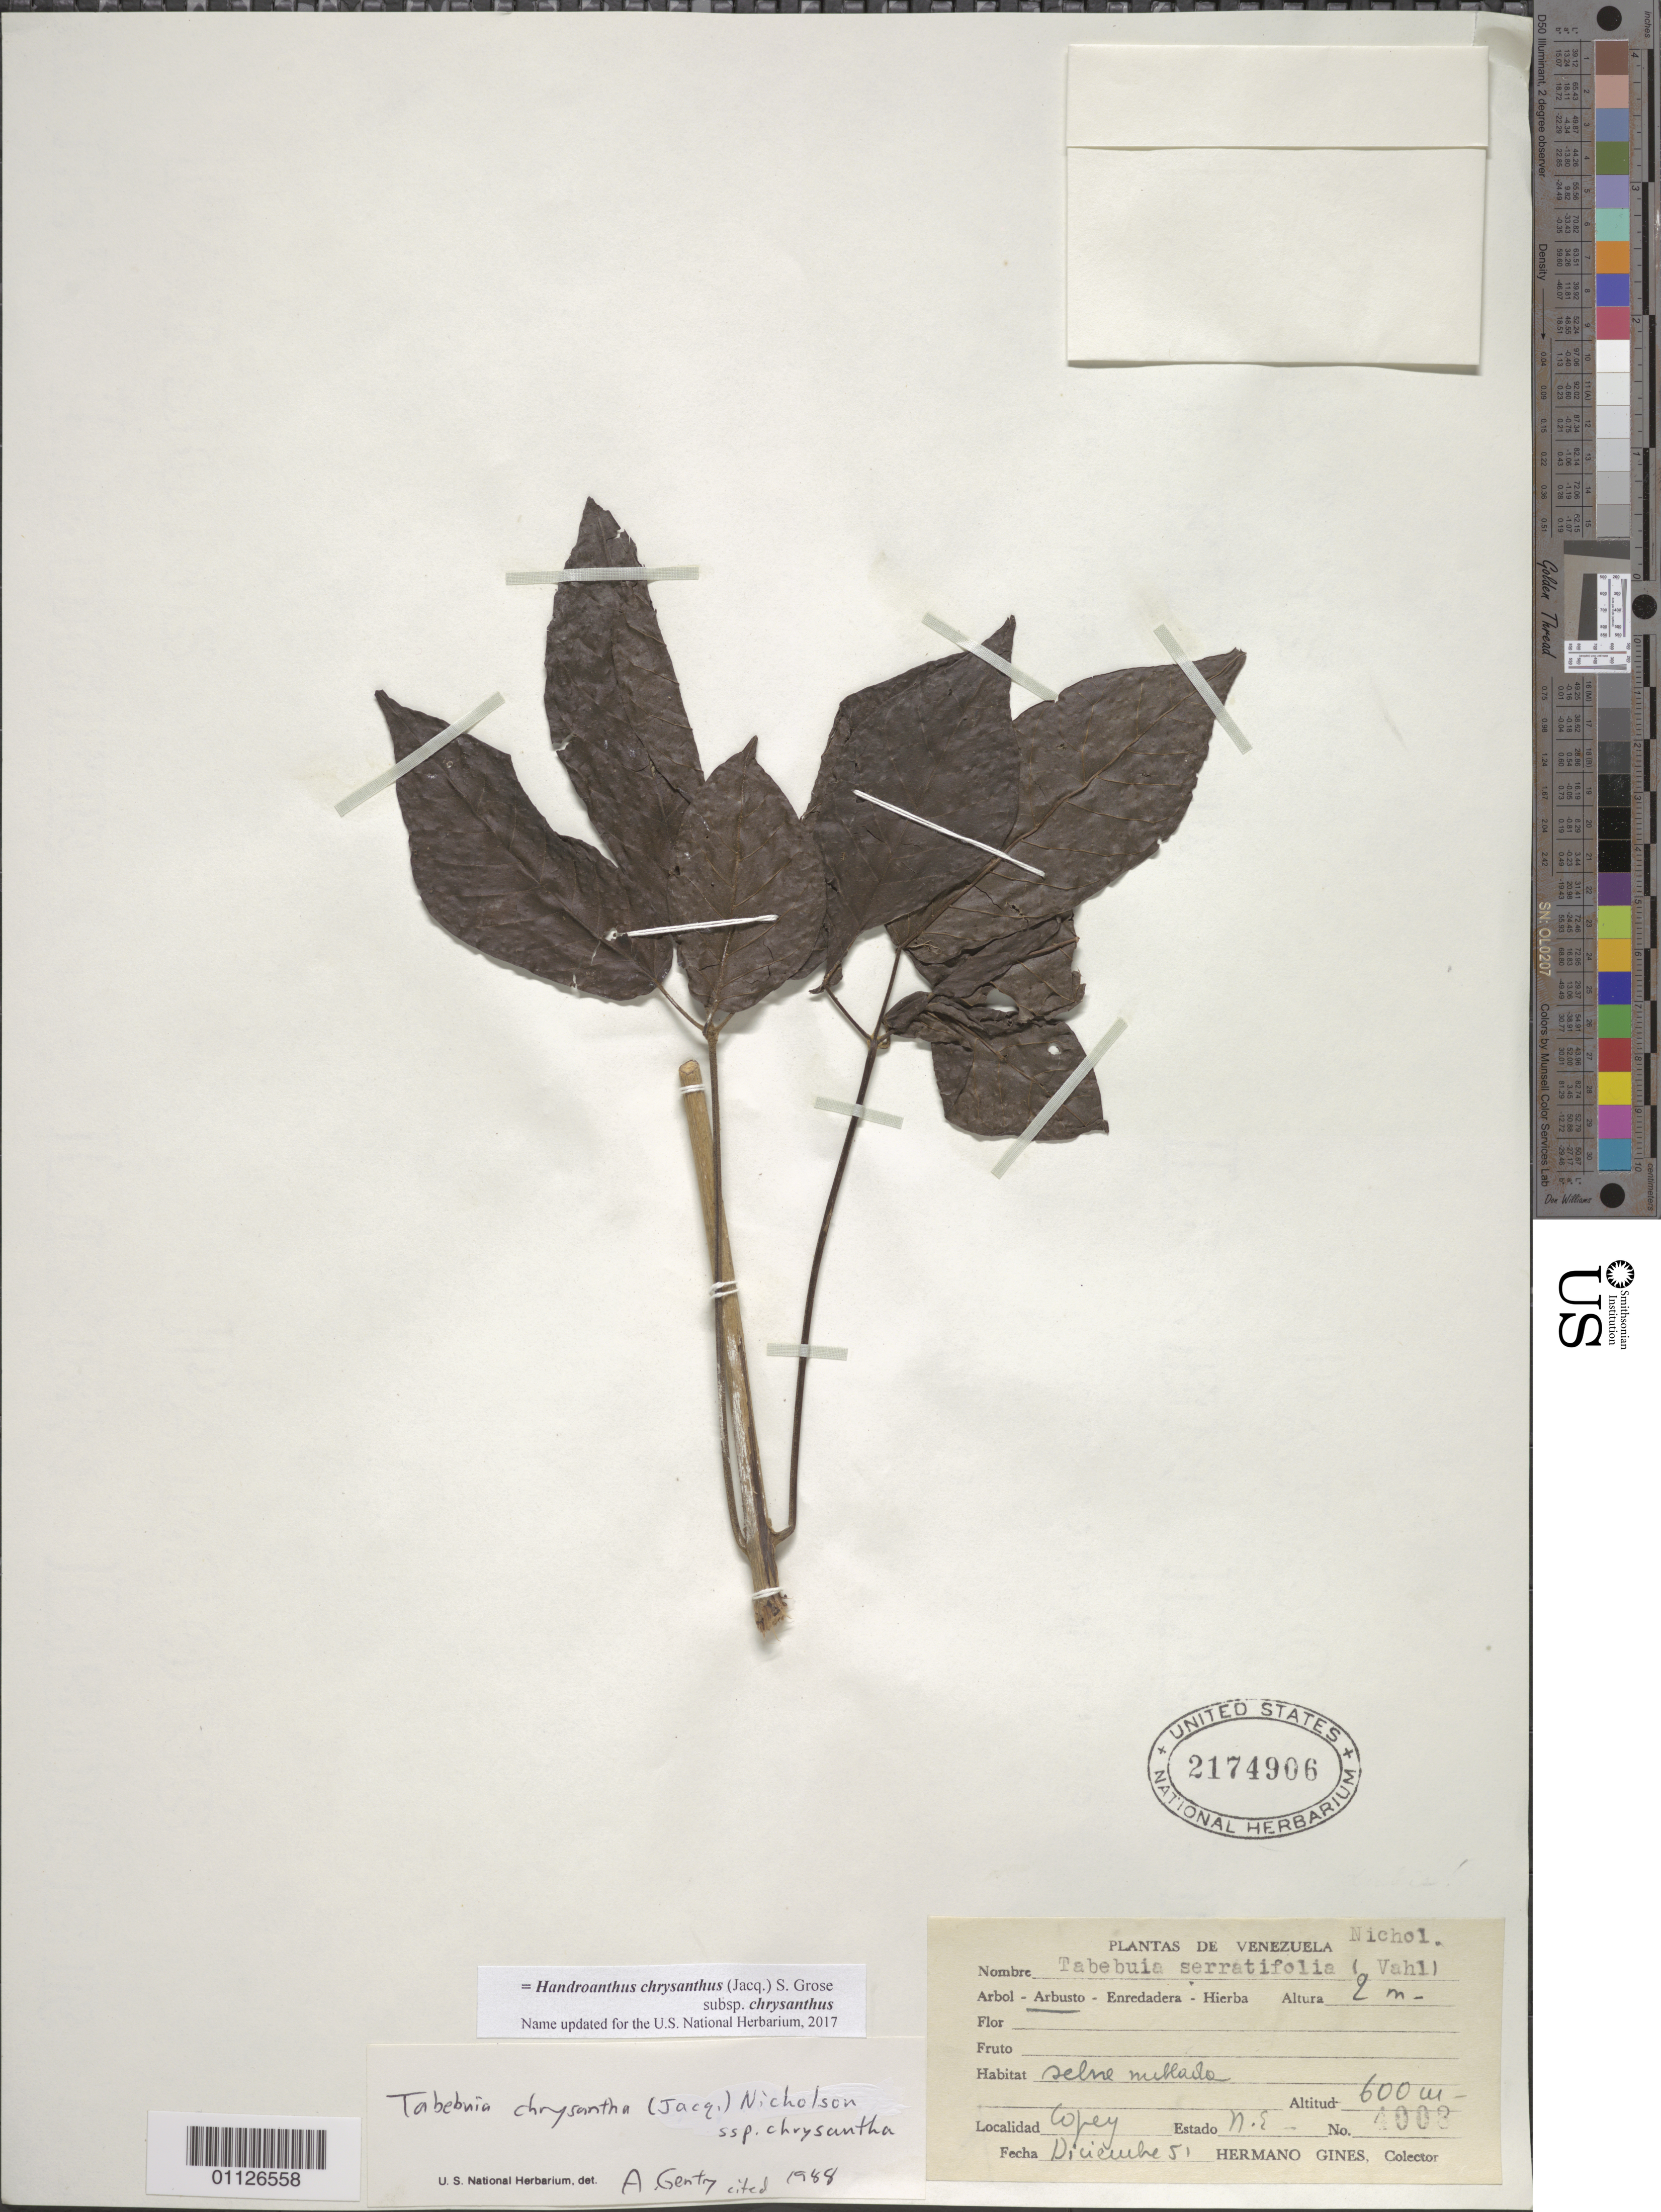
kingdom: Plantae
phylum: Tracheophyta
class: Magnoliopsida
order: Lamiales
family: Bignoniaceae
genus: Handroanthus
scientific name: Handroanthus chrysanthus subsp. chrysanthus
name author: (Jacq.) S.O. Grose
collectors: Bro. Gines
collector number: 4008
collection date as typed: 01 Dec 1951 to 31 Dec 1951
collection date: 1951-12-01/1951-12-31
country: Venezuela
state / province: Nueva Esparta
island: Margarita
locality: Copey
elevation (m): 600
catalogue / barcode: US 2174906